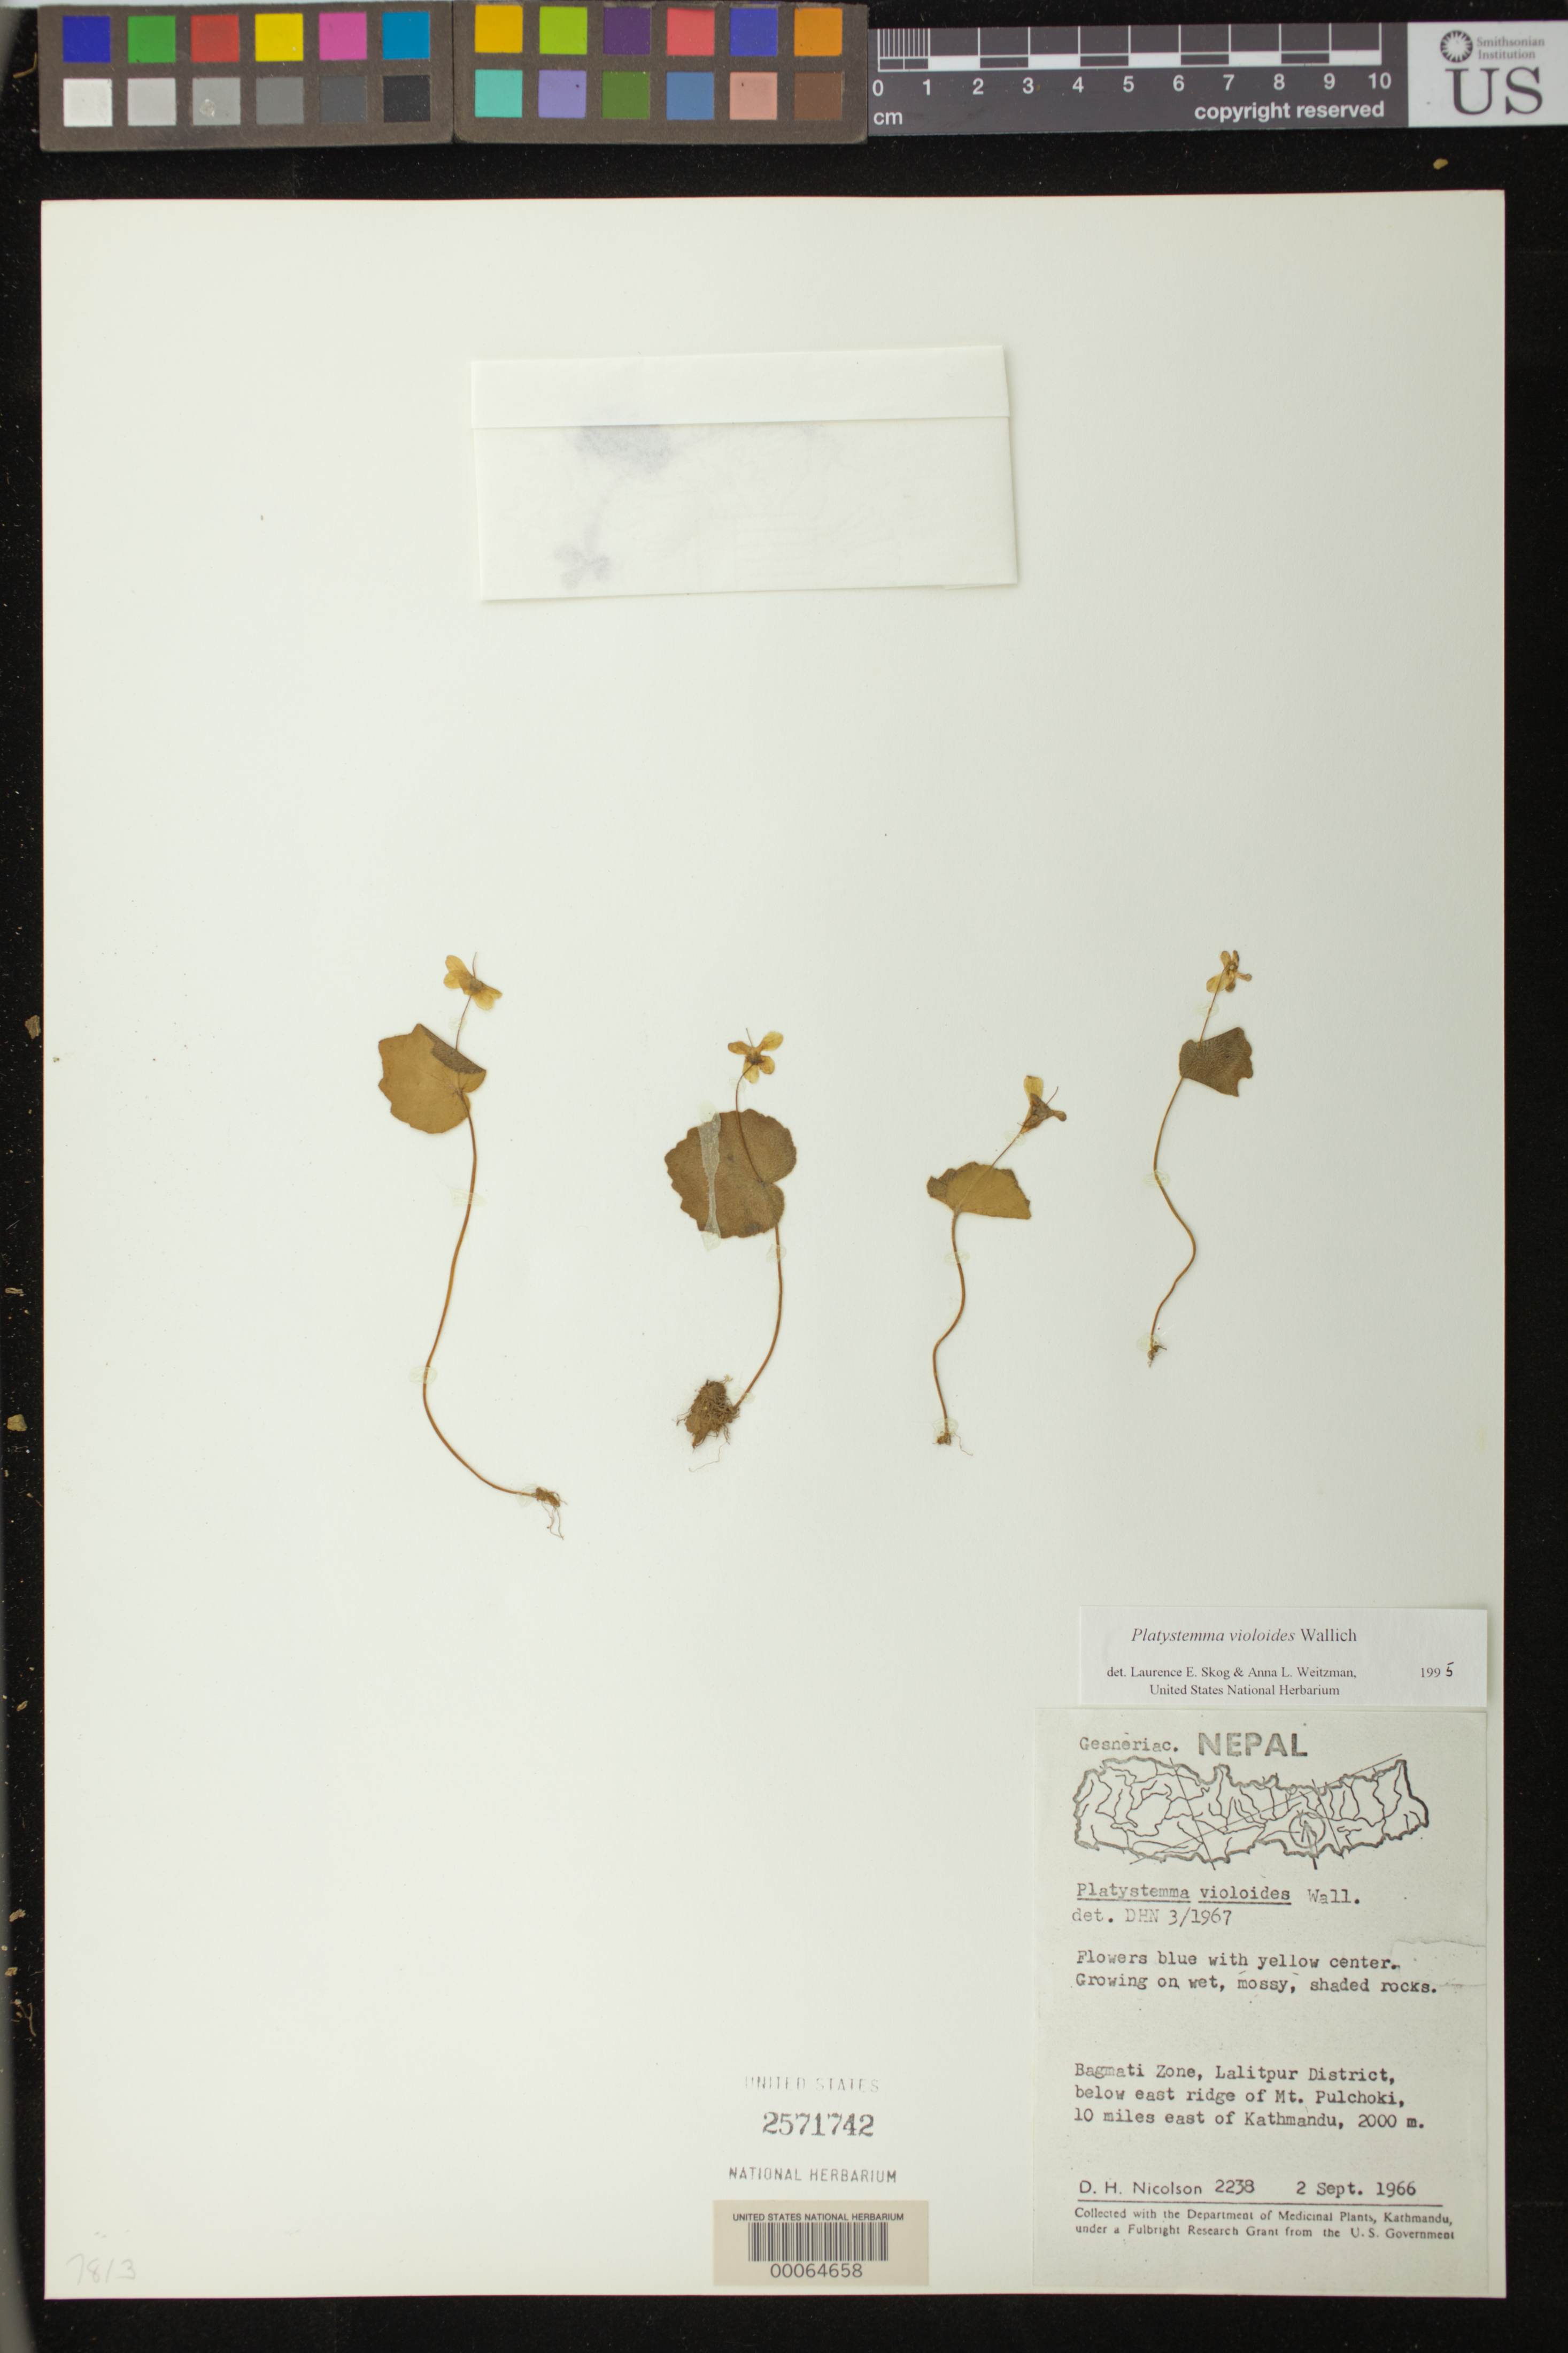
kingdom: Plantae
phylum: Tracheophyta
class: Magnoliopsida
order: Lamiales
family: Gesneriaceae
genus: Platystemma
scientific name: Platystemma violoides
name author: Wall.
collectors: D. H. Nicolson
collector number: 2238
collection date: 1966-09-02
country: Nepal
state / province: Central Region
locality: Bagmati Zone, Lalitpur District, below east ridge of Mt. Pulchoki, 10 miles east of Kathmandu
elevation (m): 610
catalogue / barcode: US 2571742